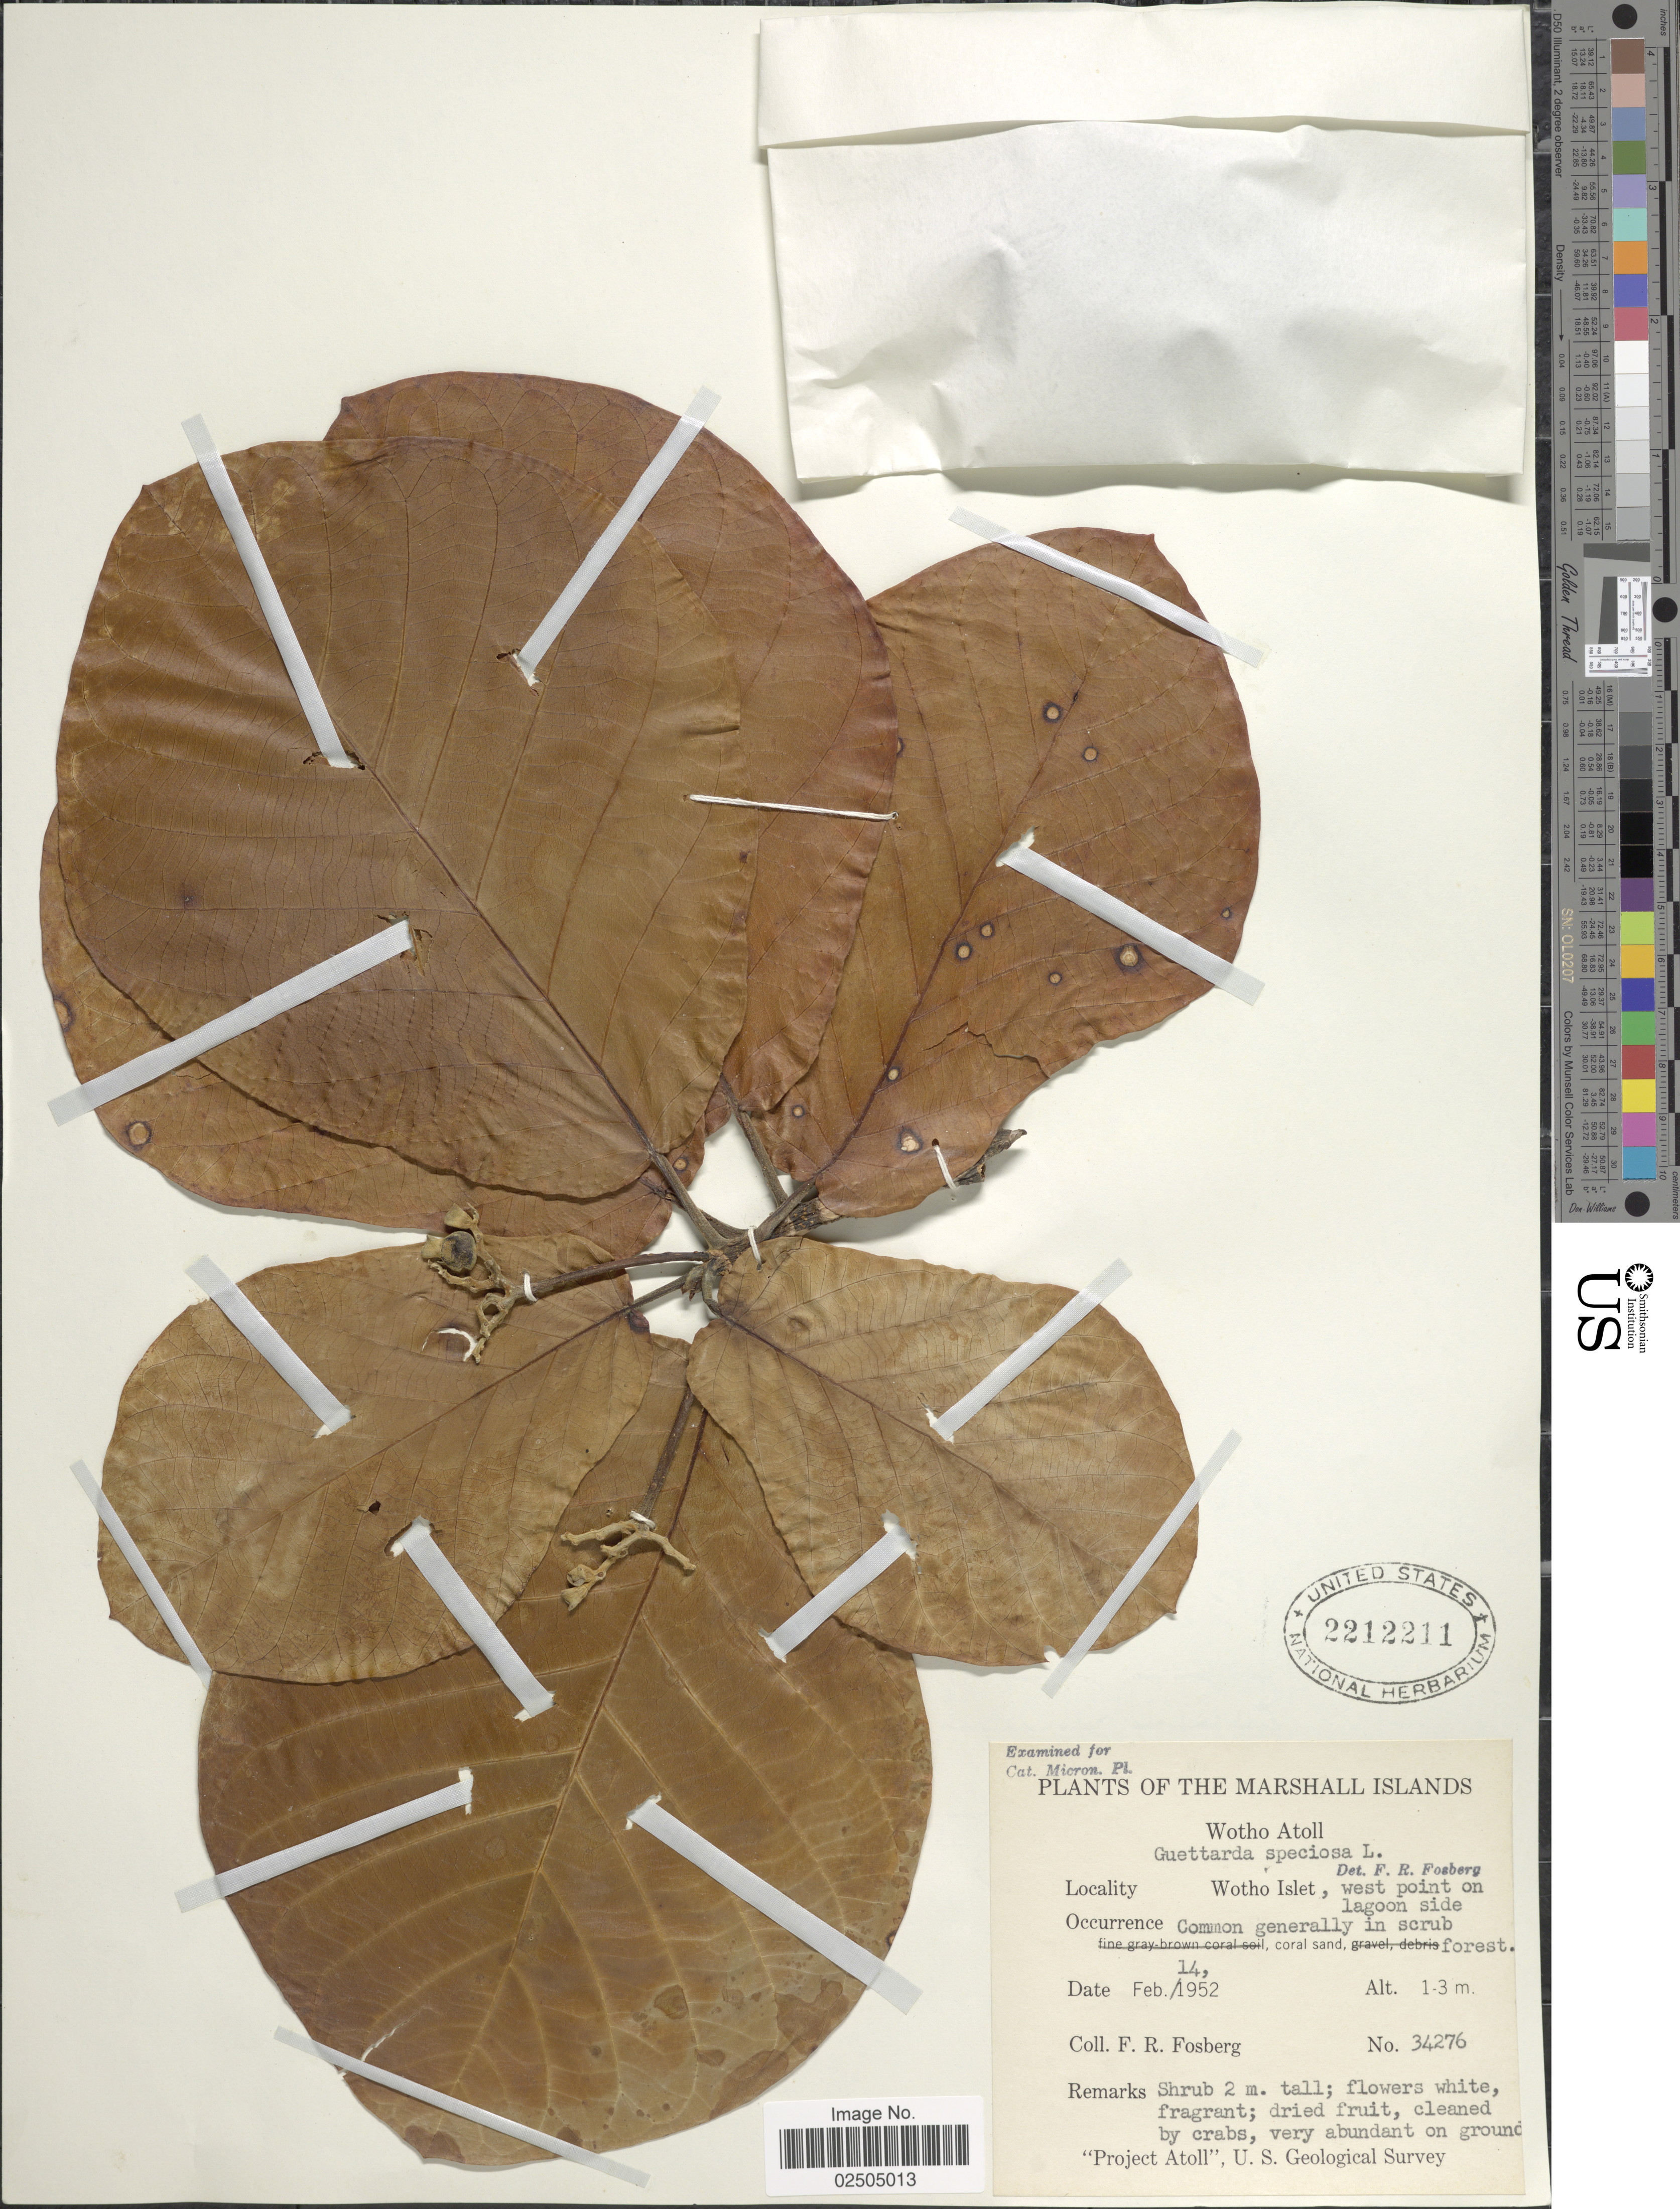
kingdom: Plantae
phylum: Tracheophyta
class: Magnoliopsida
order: Gentianales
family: Rubiaceae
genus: Guettarda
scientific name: Guettarda speciosa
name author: L.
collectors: F. R. Fosberg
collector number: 34276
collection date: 1952-02-14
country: Marshall Islands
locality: The Marshall Islands, Wotho Atoll, Wtho Islet, west point on lagoon side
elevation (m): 1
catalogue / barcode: US 2212211